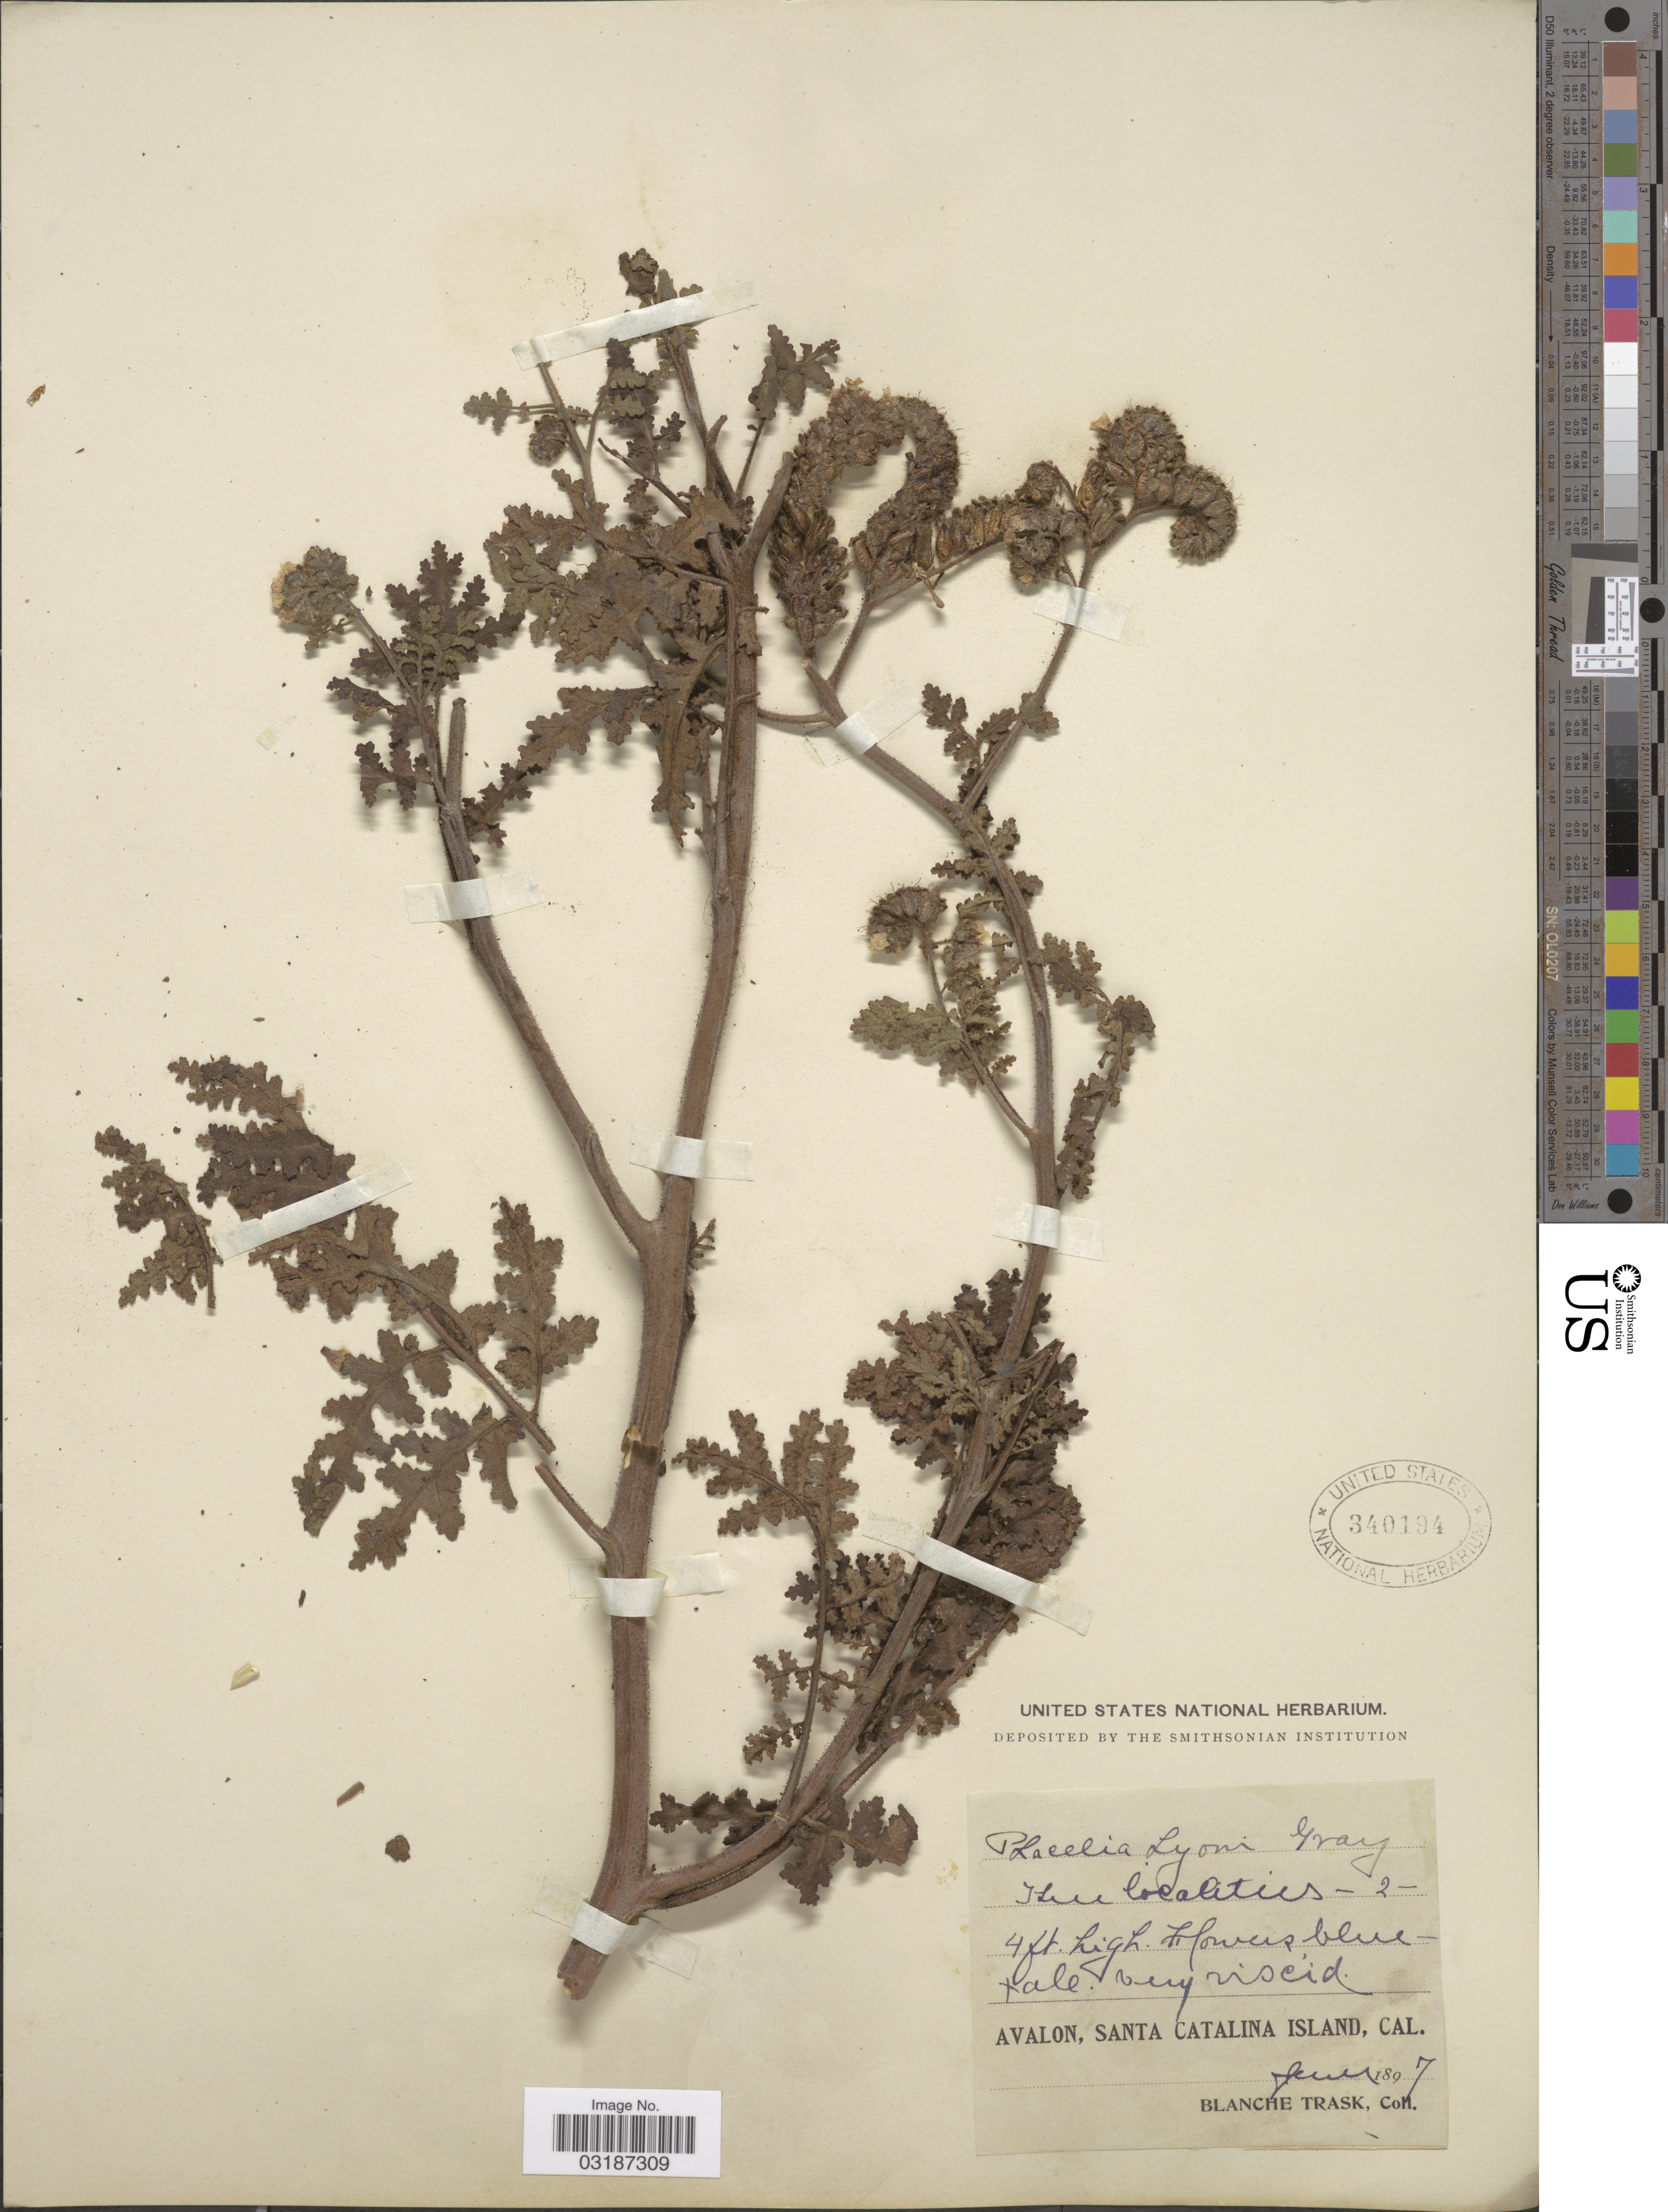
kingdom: Plantae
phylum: Tracheophyta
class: Magnoliopsida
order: Boraginales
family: Hydrophyllaceae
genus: Phacelia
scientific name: Phacelia lyonii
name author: A. Gray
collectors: B. Trask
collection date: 1897-06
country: United States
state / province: California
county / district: Los Angeles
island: Santa Catalina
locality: Avalon, Santa Catalina Island.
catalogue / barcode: US 340194